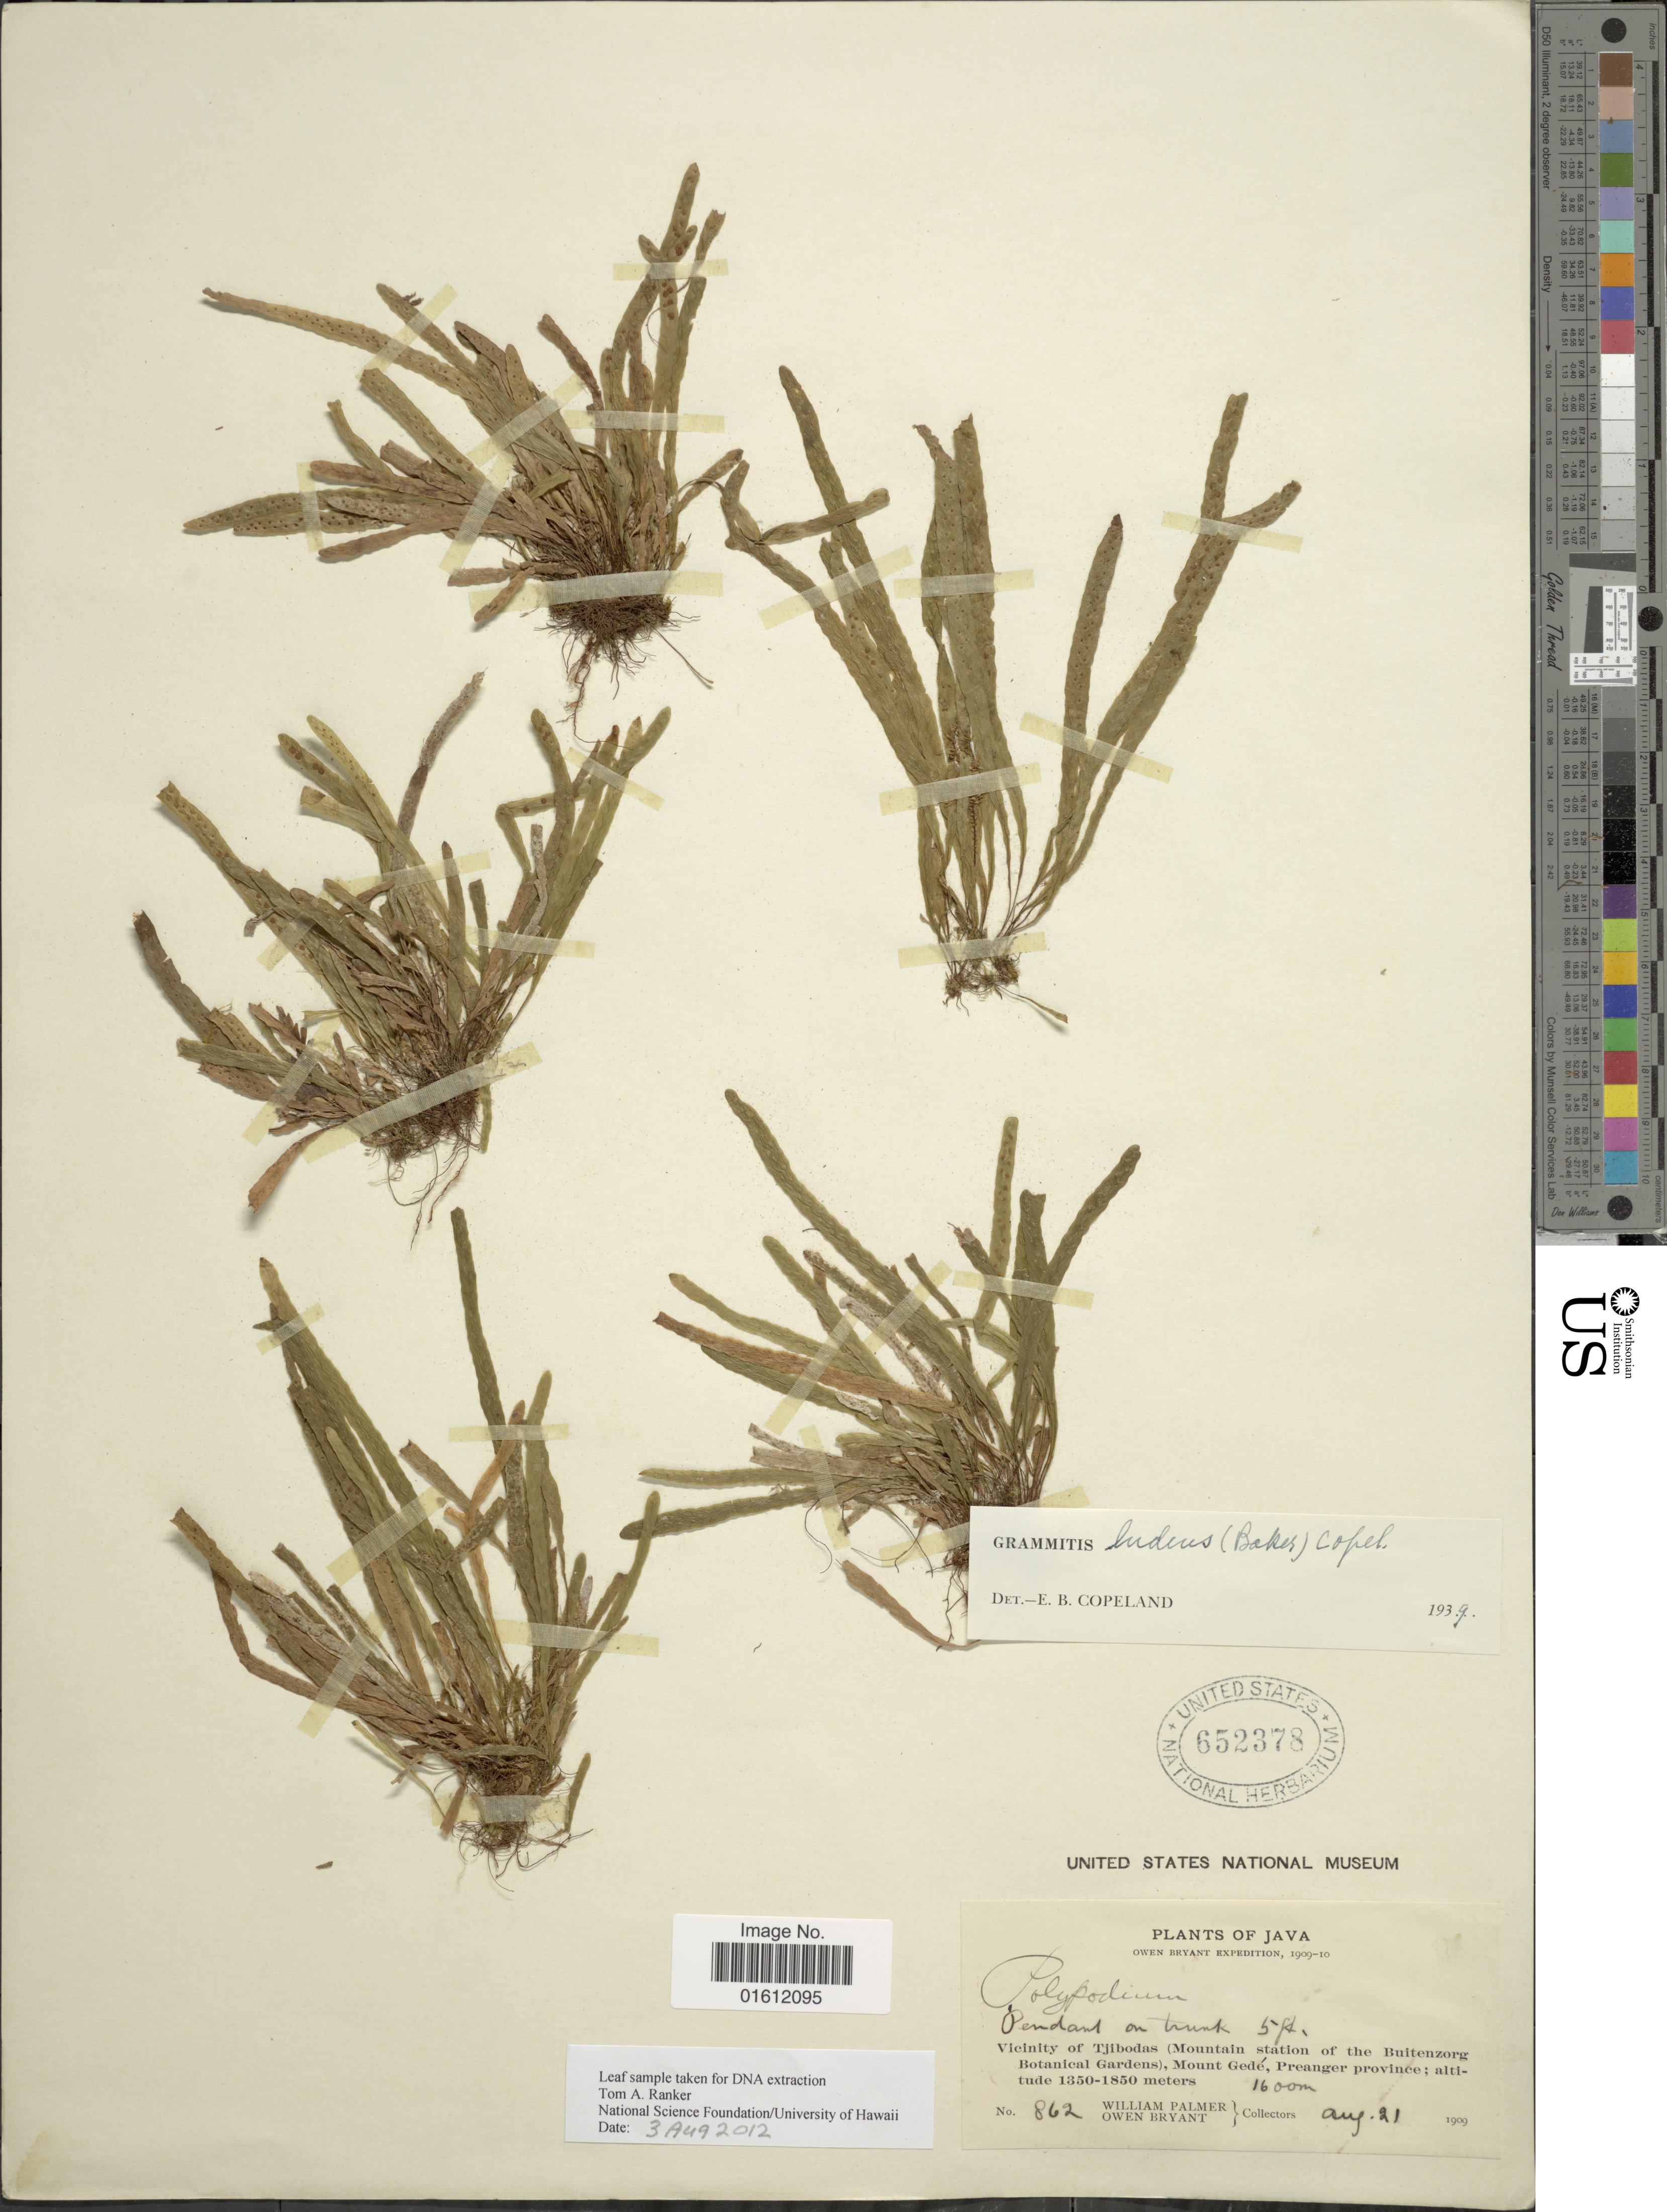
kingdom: Plantae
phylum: Tracheophyta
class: Polypodiopsida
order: Polypodiales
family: Polypodiaceae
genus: Oreogrammitis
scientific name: Oreogrammitis scabristipes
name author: (Baker) Parris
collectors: W. Palmer & O. Bryant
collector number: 862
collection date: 1909-08-21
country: Indonesia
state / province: Java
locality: Vicinity of Tjibodas (Mountain station of the Buitenzorg Gardens), Mount Gedé, Preanger province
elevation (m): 1600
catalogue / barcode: US 652378